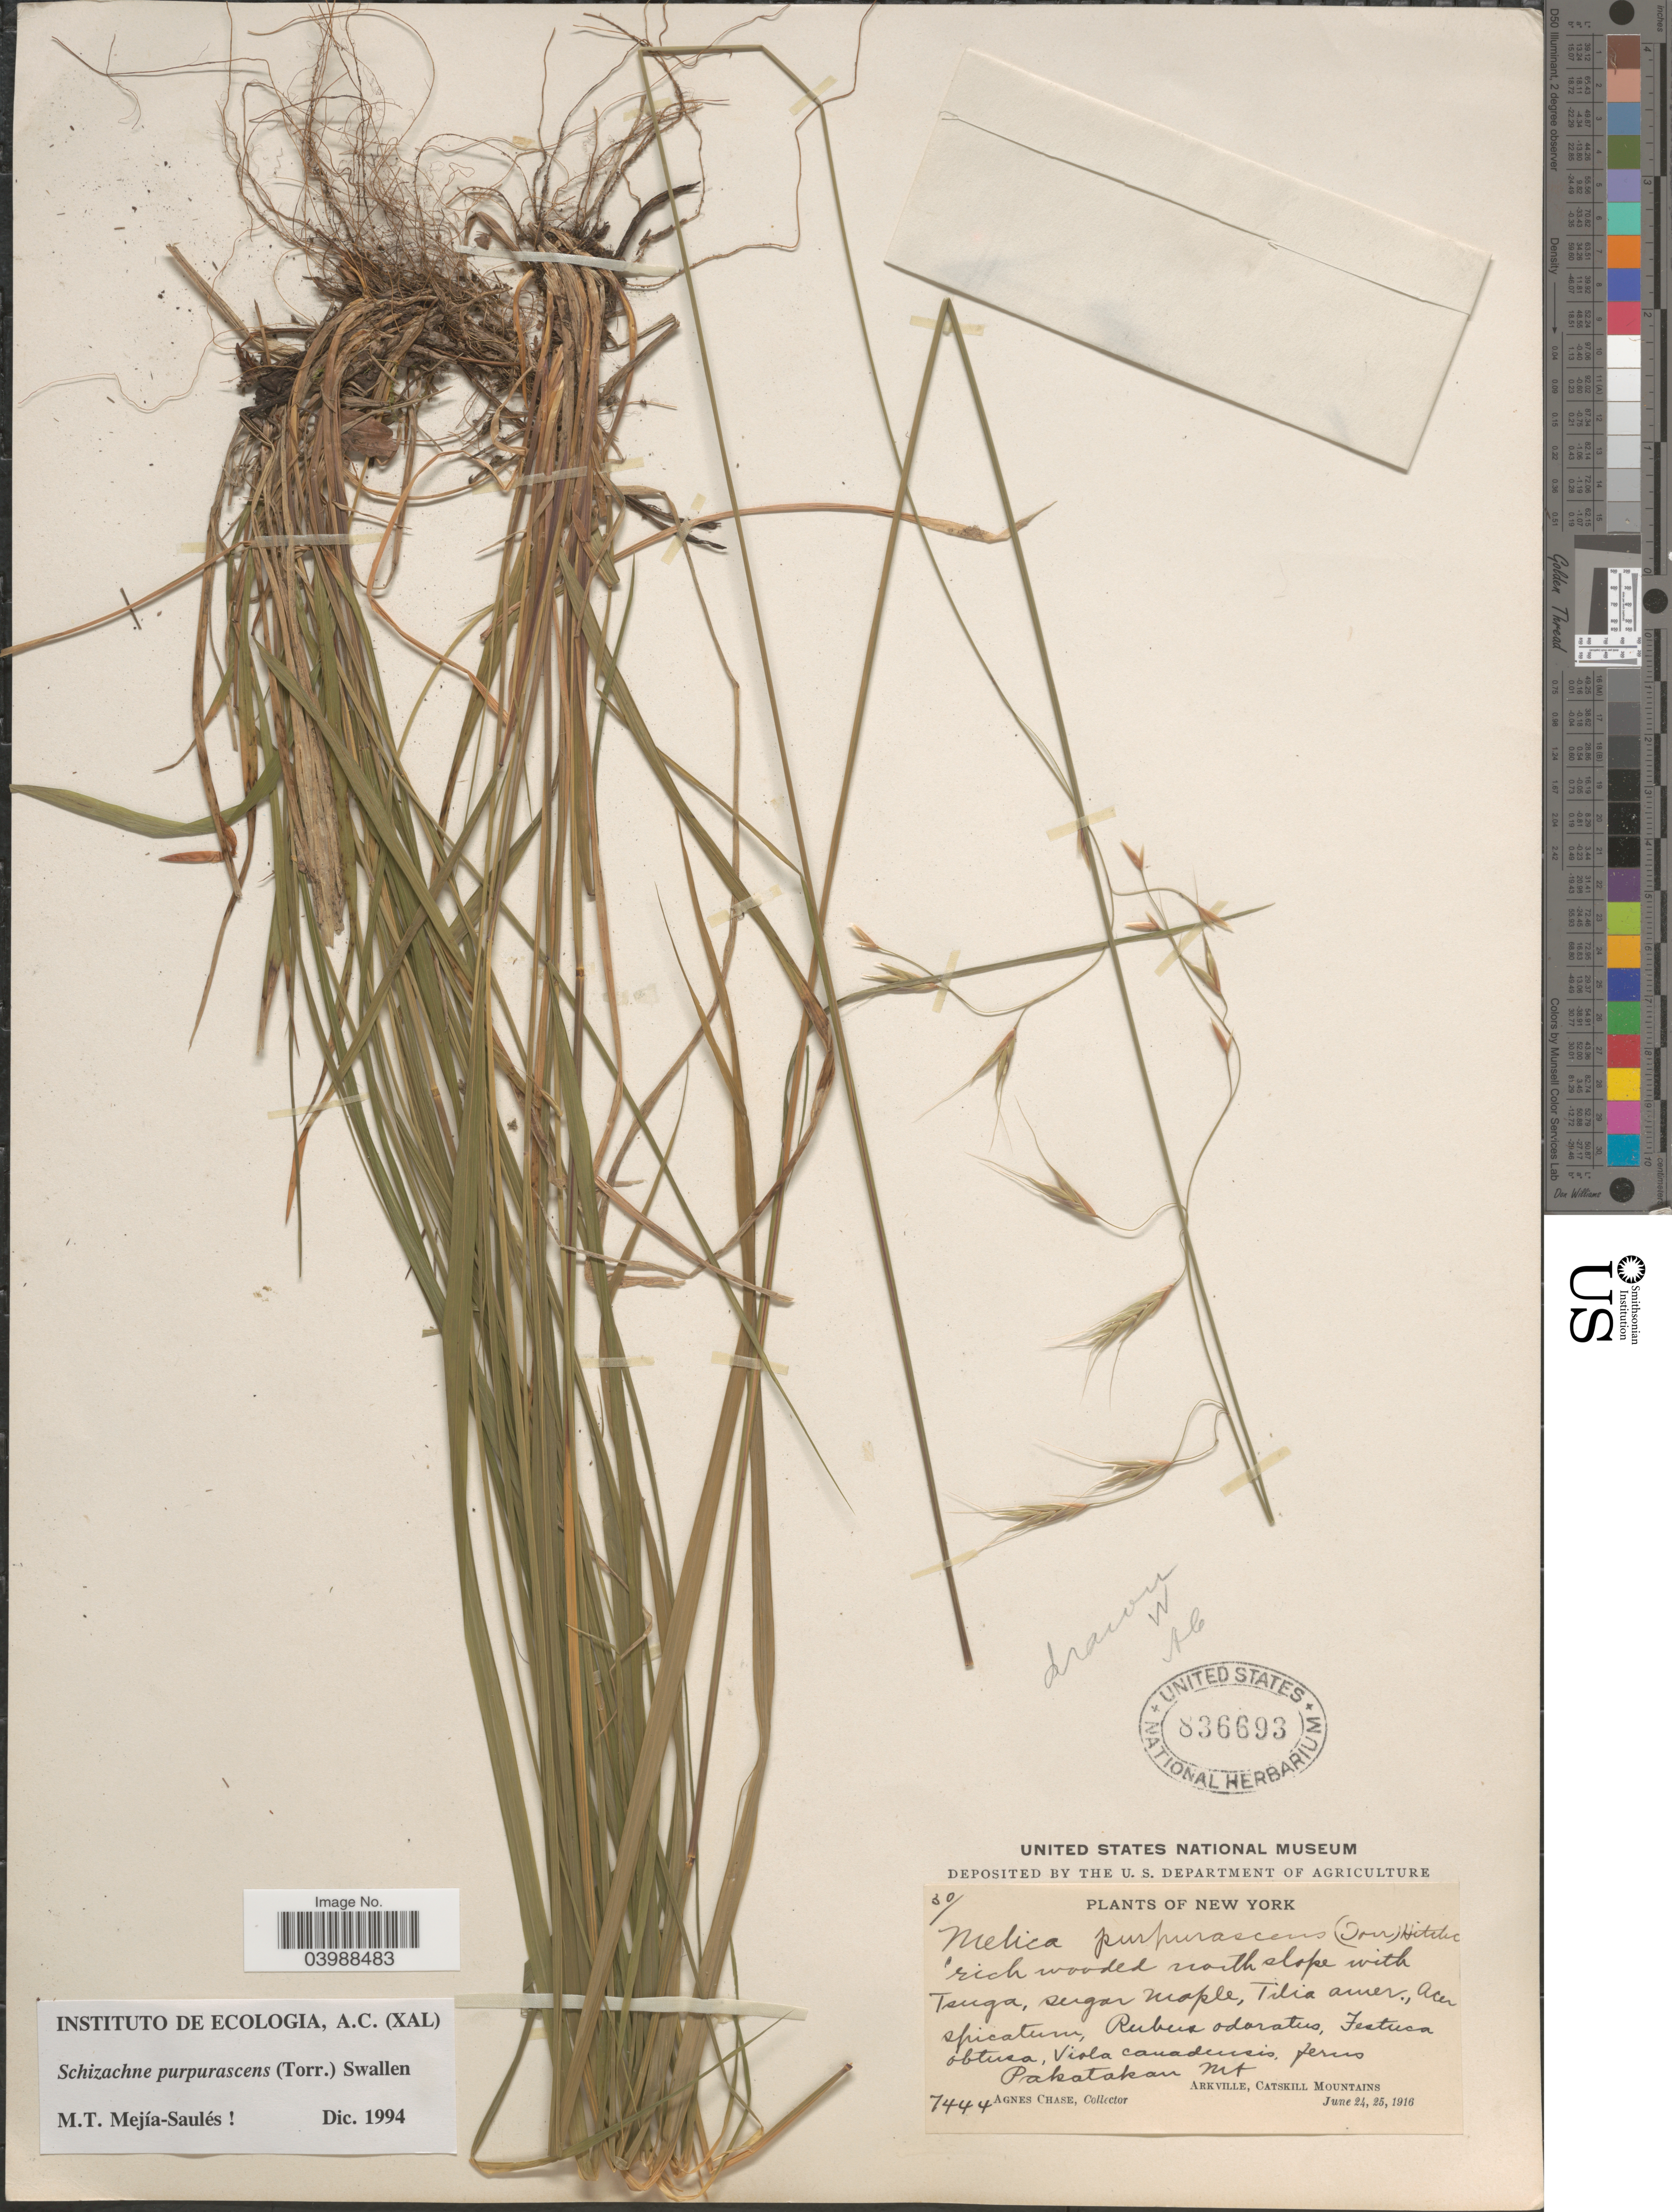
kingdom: Plantae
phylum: Tracheophyta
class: Liliopsida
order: Poales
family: Poaceae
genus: Schizachne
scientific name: Schizachne purpurascens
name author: (Torr.) Swallen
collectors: A. Chase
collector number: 7444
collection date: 1916-06-24/1916-06-25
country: United States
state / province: New York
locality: North slope. Pakatakan Mt. Arkville, Catskill Mountains.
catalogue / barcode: US 836693